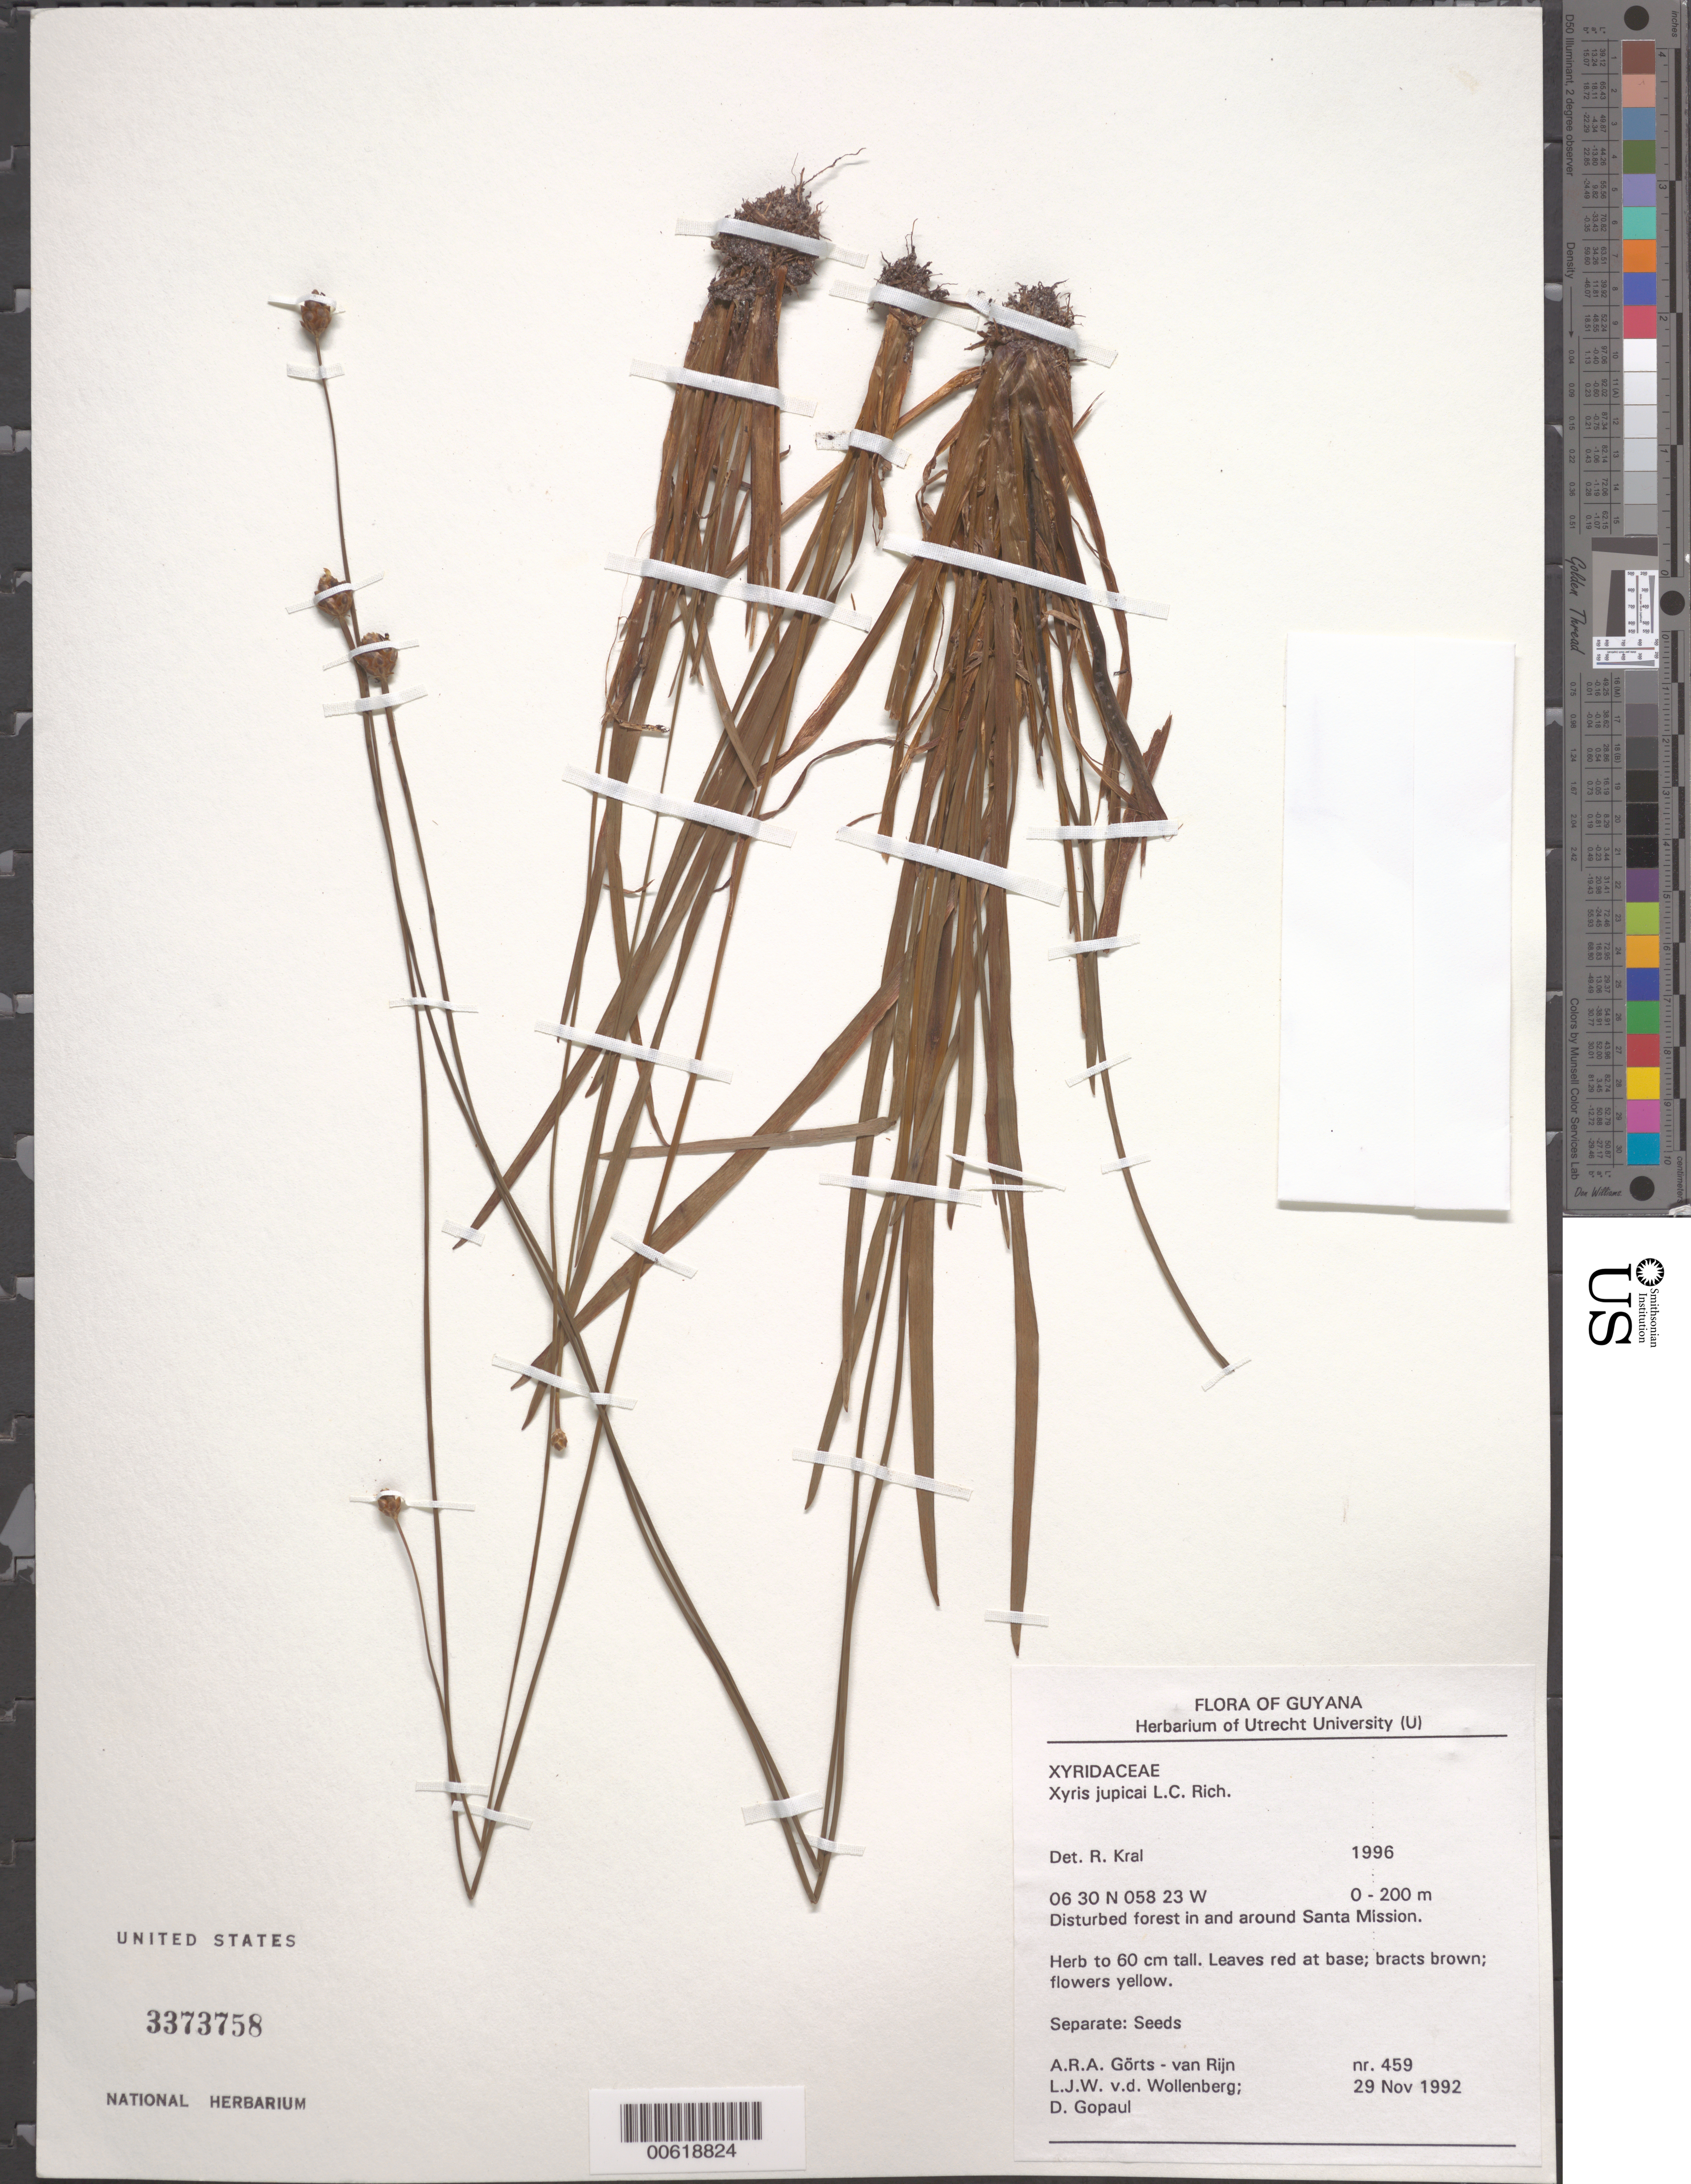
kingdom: Plantae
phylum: Tracheophyta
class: Liliopsida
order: Poales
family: Xyridaceae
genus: Xyris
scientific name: Xyris jupicai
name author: Rich.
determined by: Kral, Robert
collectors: A. .R. A. Görts-van Rijn, L. van der Wollenberg & D. Gopaul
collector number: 459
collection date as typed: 29-Nov-92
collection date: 1992-11-29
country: Guyana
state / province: Demerara-Mahaica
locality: Santa Mission, near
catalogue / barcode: US 3373758